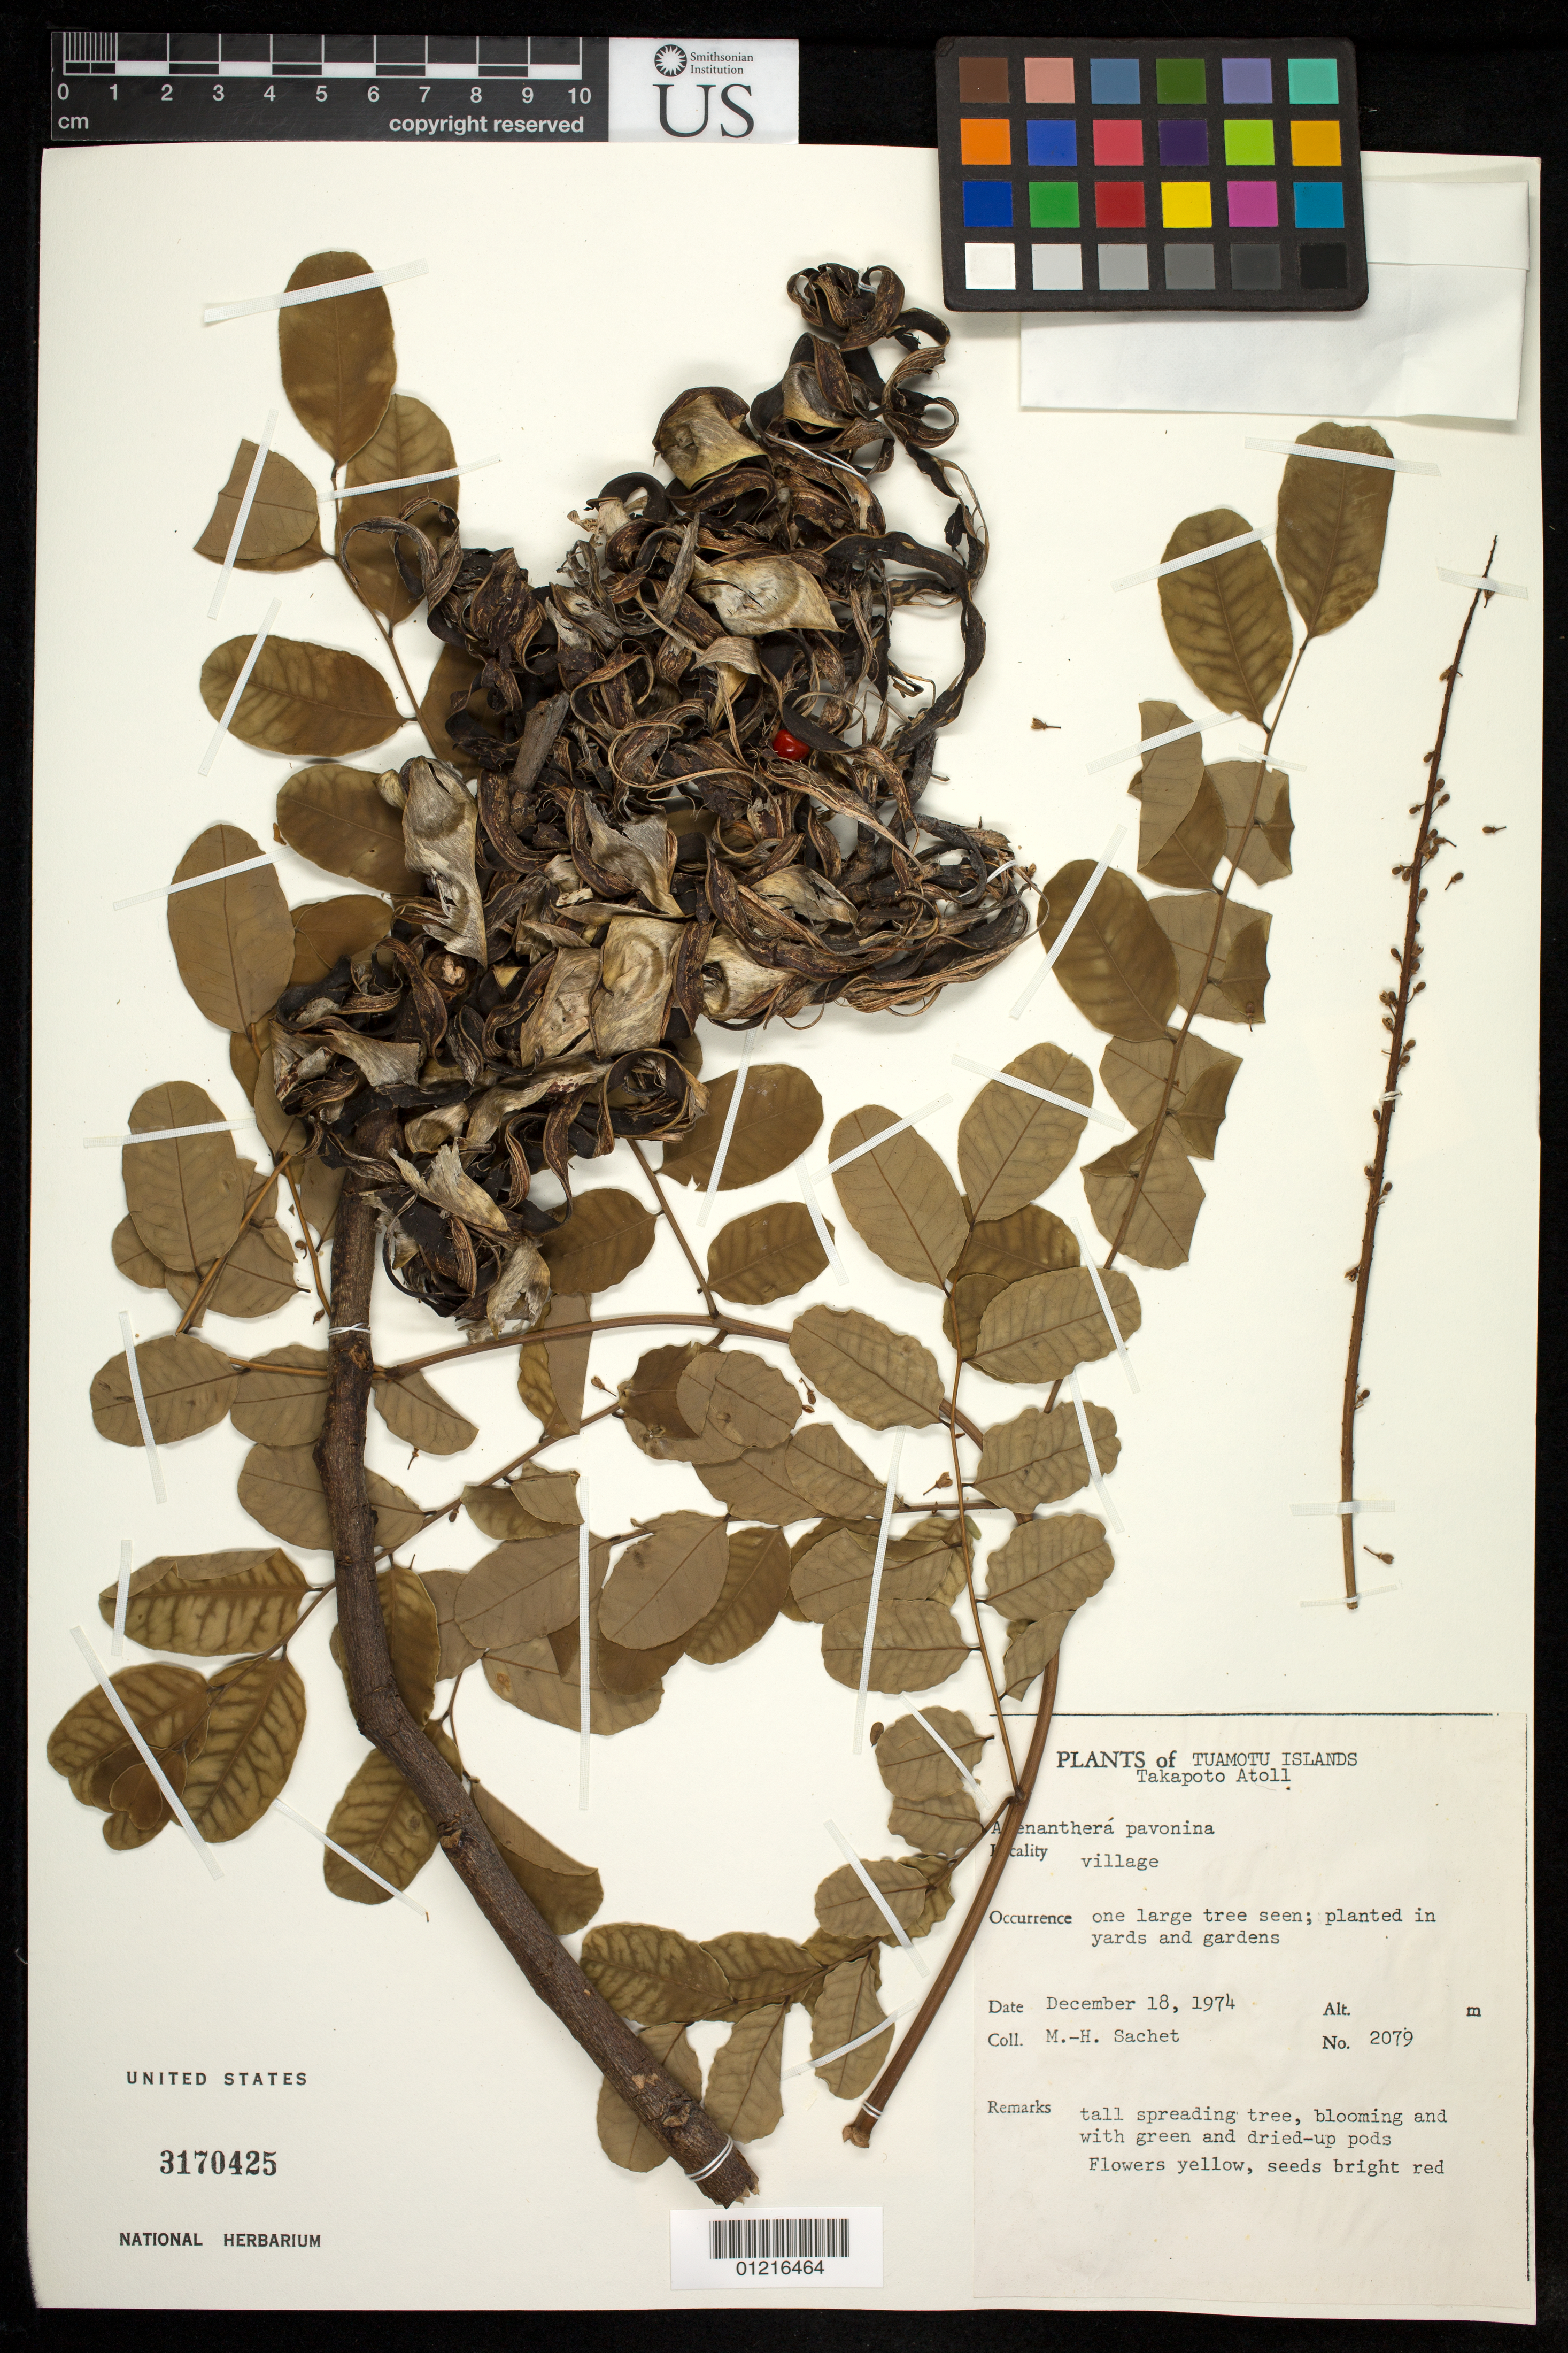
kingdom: Plantae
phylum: Tracheophyta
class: Magnoliopsida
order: Fabales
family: Fabaceae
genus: Adenanthera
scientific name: Adenanthera pavonina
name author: L.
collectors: M.-H. Sachet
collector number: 2330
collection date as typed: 18 Dec 1974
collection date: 1974-12-18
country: French Polynesia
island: Takapoto Atoll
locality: Takapoto atoll [Tuamotu Archipelago]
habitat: In yards and gardens.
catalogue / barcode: US 3170425